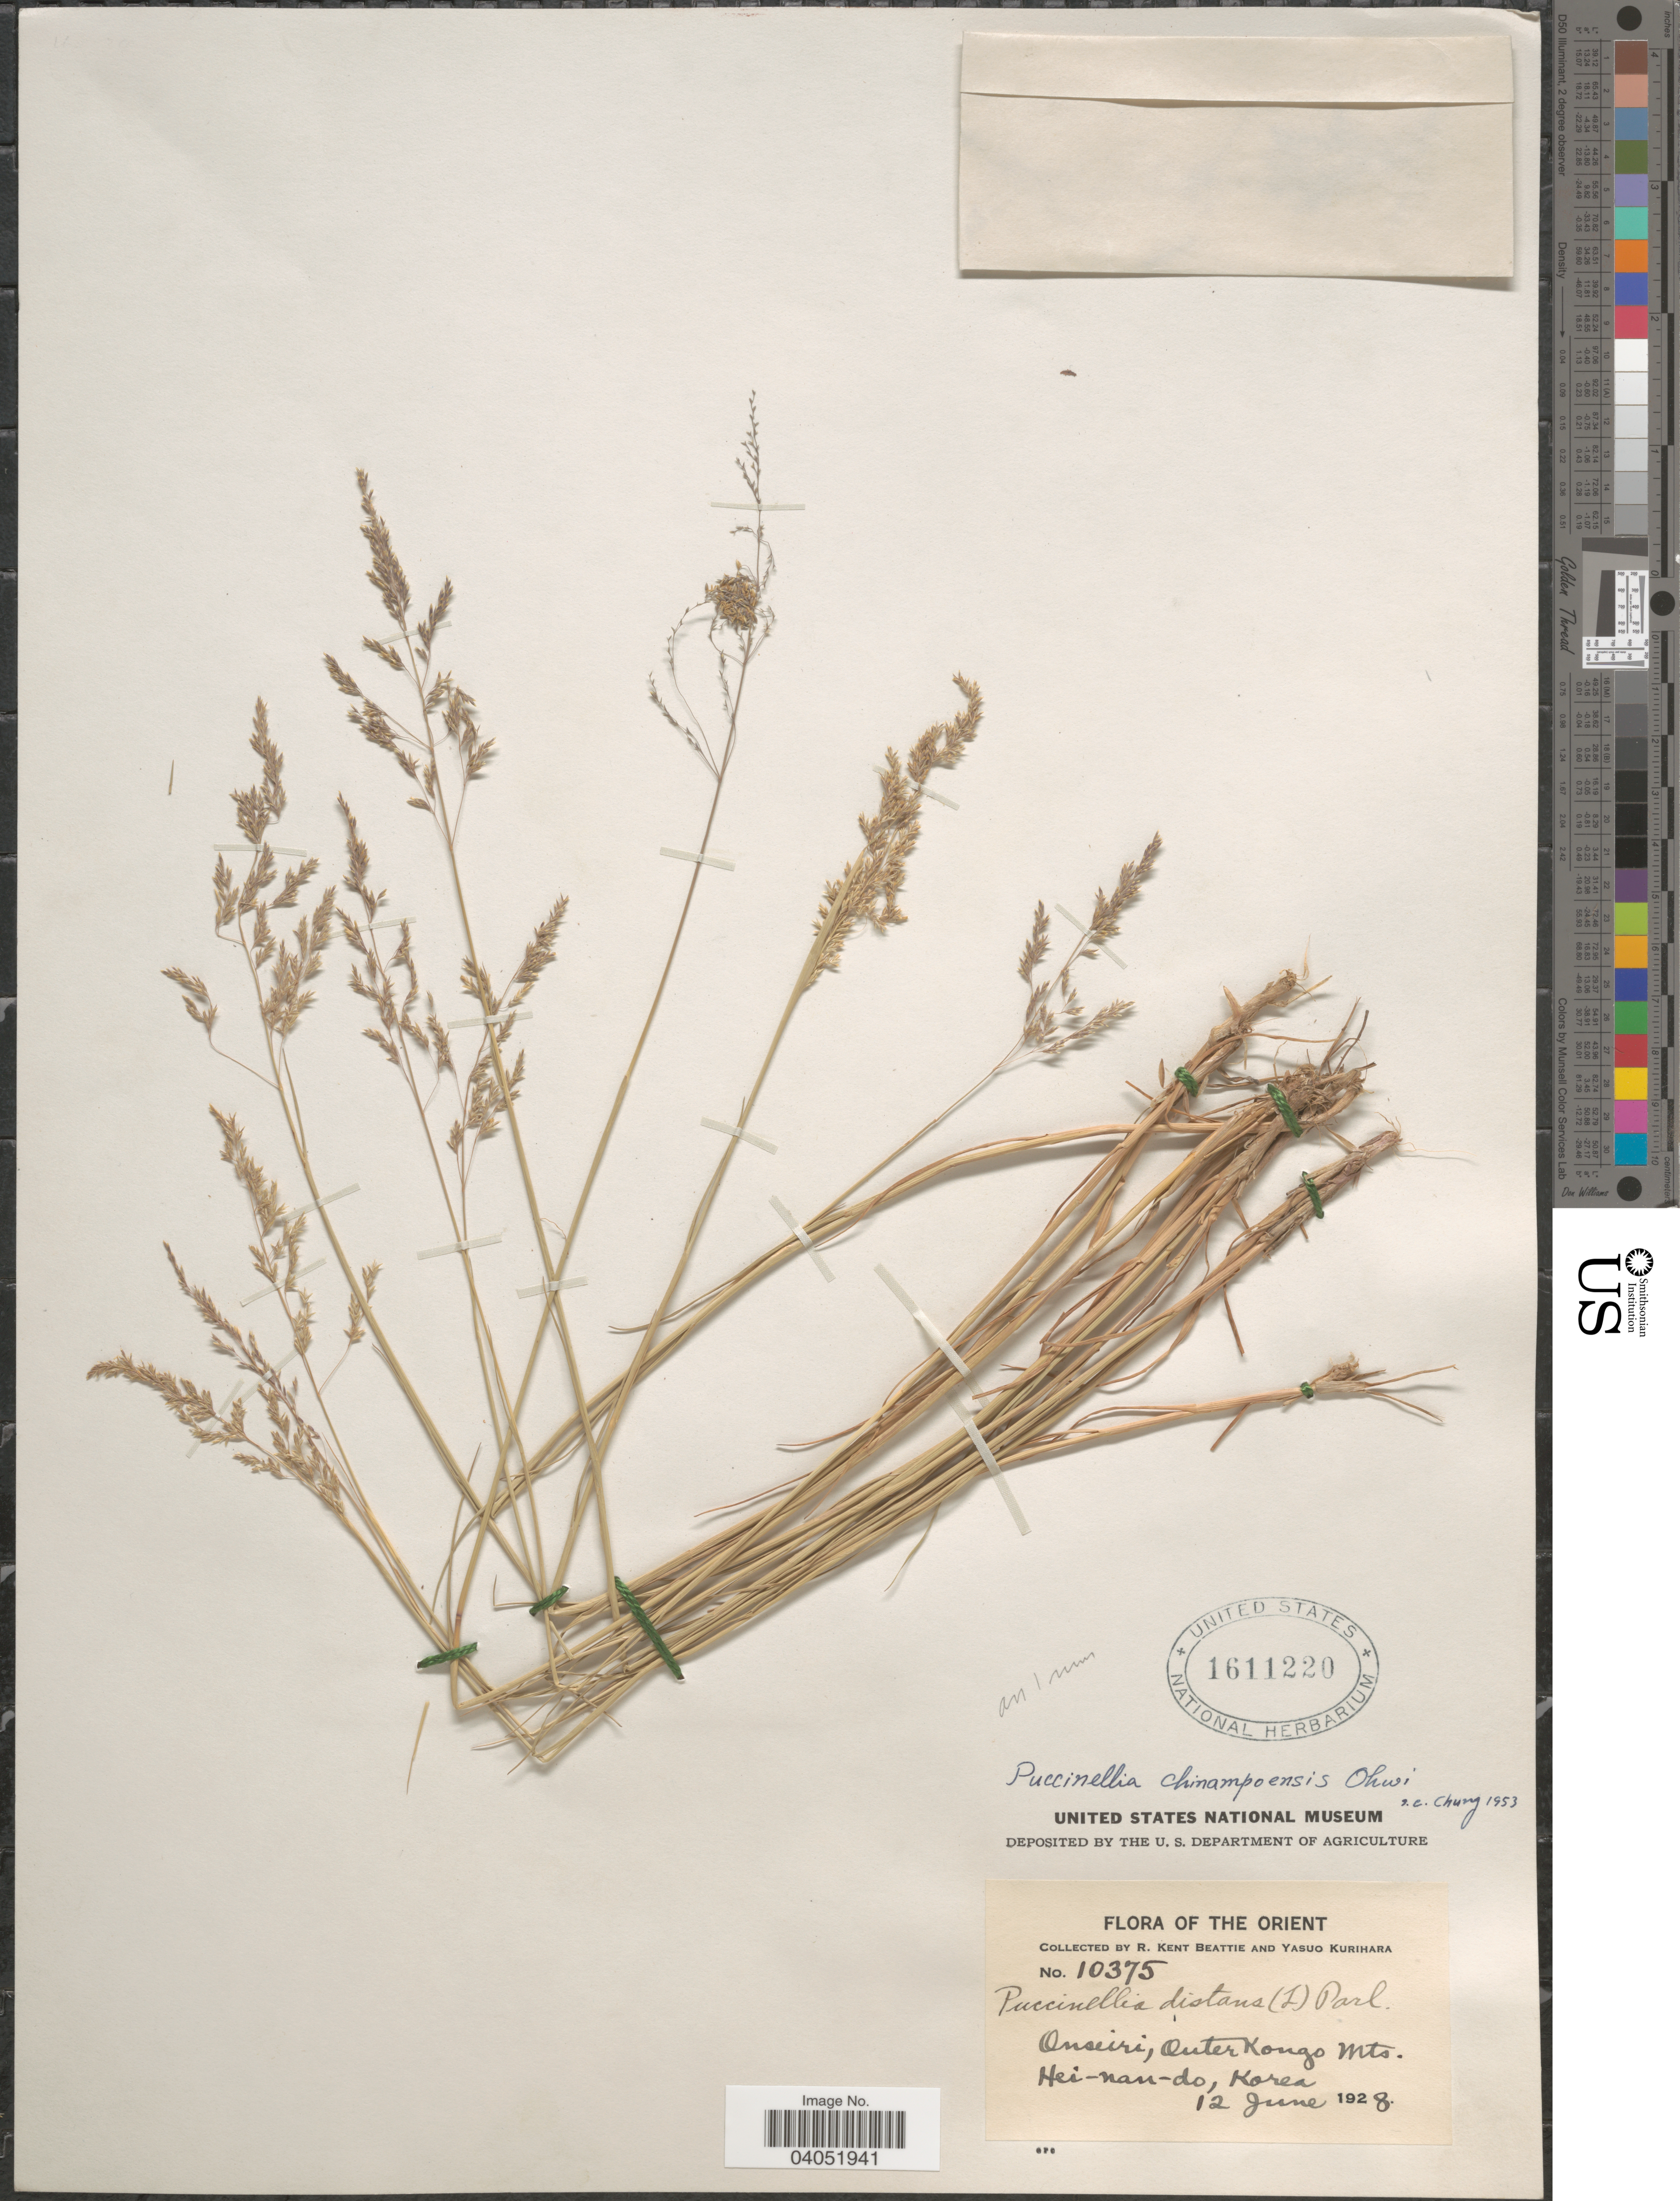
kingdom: Plantae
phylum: Tracheophyta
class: Liliopsida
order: Poales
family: Poaceae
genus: Puccinellia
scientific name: Puccinellia chinampoensis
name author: Ohwi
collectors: R. K. Beattie & Y. Kurihara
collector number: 10375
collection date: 1928-06-12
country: North Korea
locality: The Orient. Onseiri, Outer Kongo Mts. Hei-nan-do.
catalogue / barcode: US 1611220